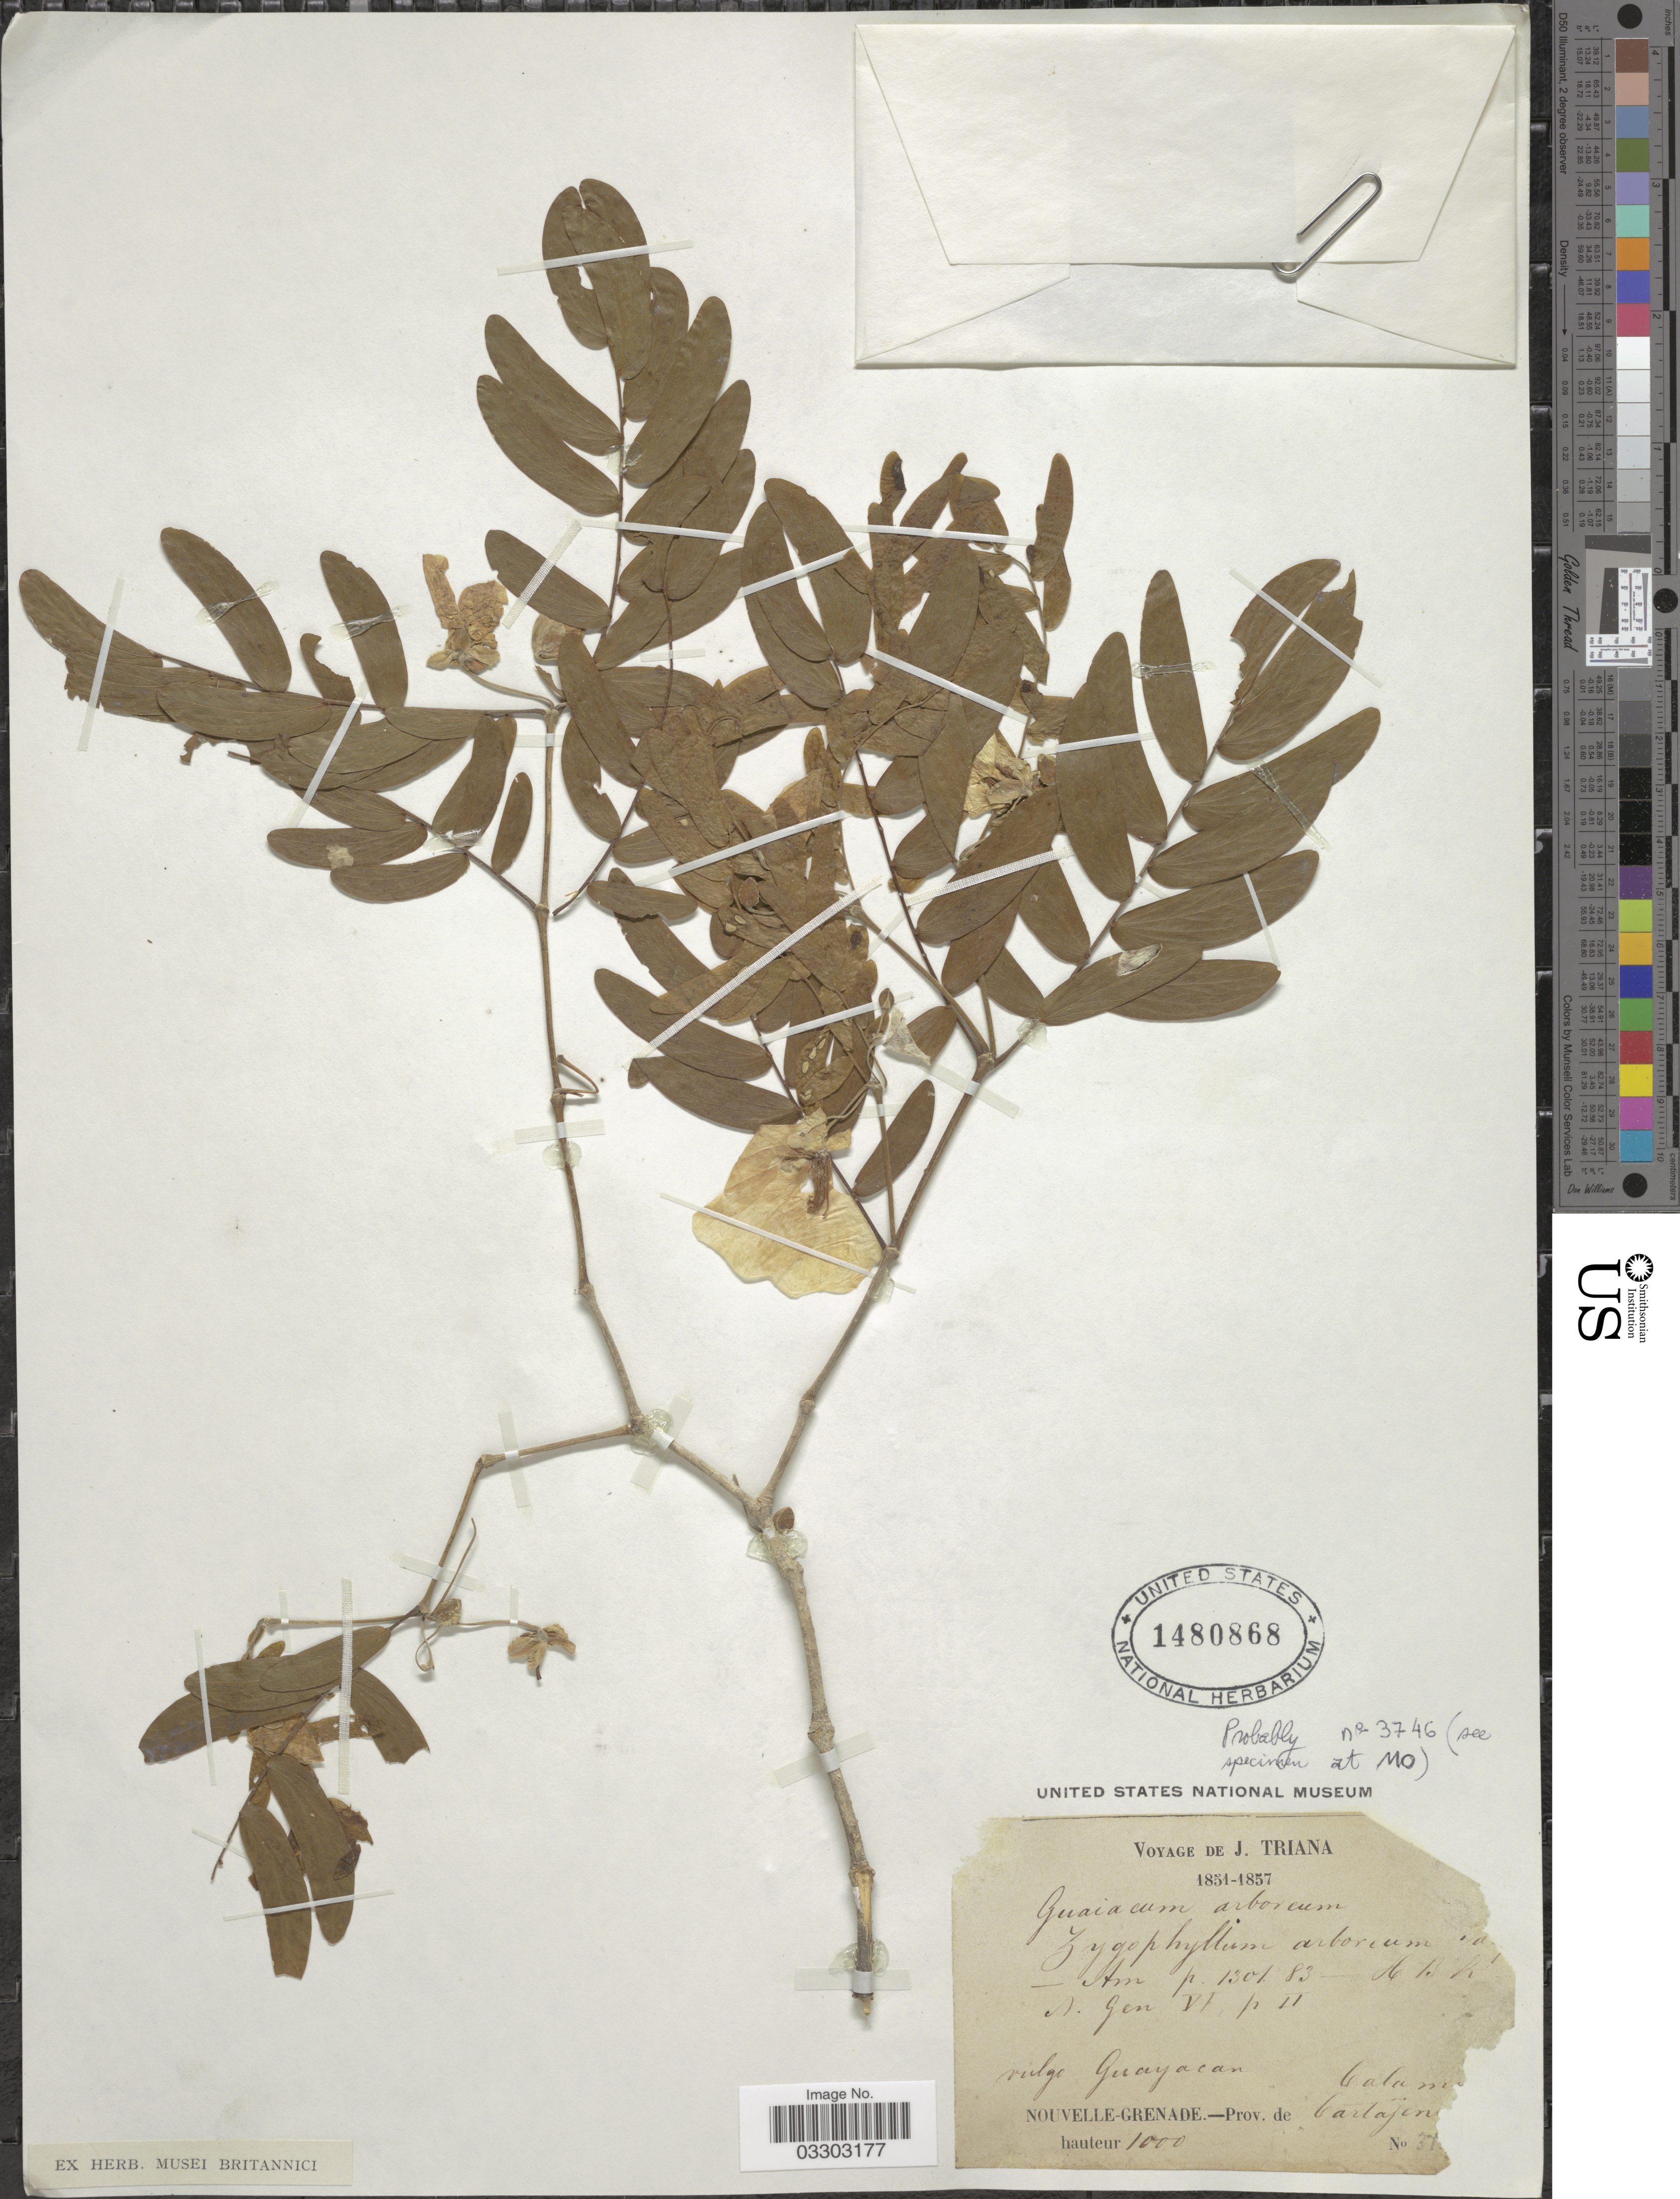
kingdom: Plantae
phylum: Tracheophyta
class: Magnoliopsida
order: Zygophyllales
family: Zygophyllaceae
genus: Gonopterodendron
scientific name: Gonopterodendron arboreum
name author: (Jacq.) Godoy-Bürki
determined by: U.S. National Herbarium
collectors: J. Triana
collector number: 37*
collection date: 1851/1857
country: Colombia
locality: Vulge Guayacan. [illegible text]. Nouvelle-Grenade. Prov. de Cartagena.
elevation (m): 1000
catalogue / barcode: US 1480868